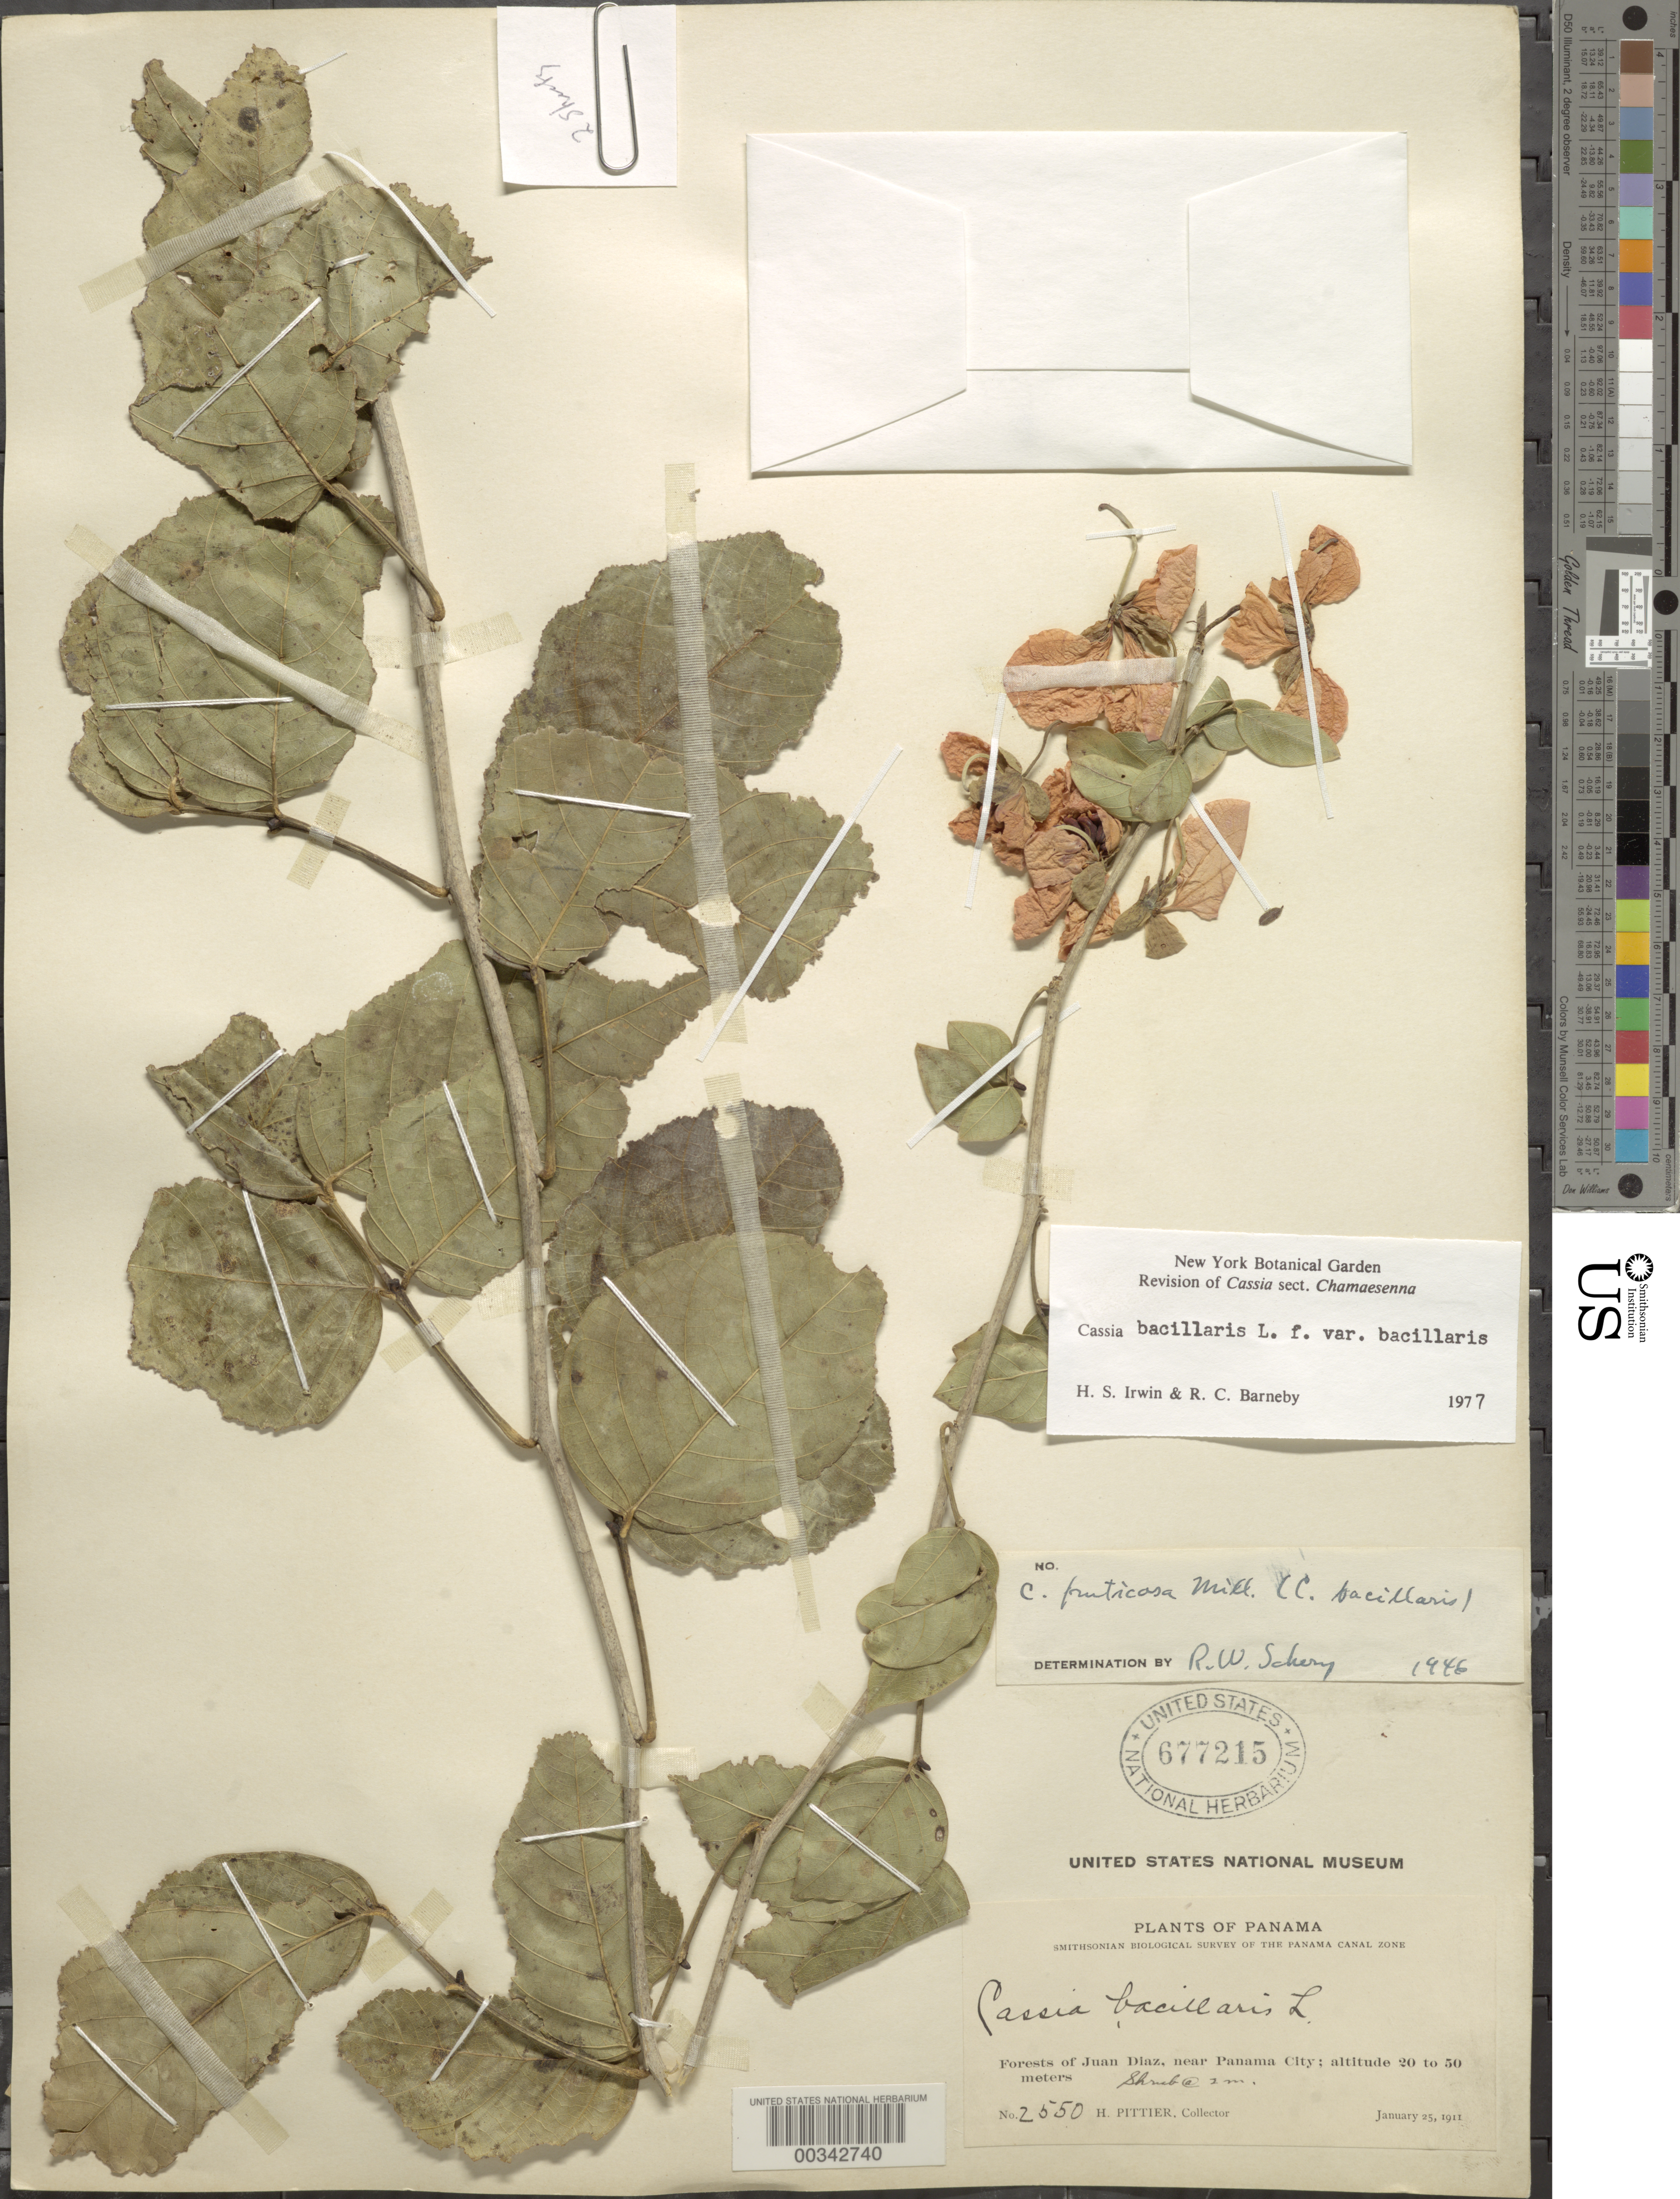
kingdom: Plantae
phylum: Tracheophyta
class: Magnoliopsida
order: Fabales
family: Fabaceae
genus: Senna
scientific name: Senna bacillaris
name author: (L. f.) H.S. Irwin & Barneby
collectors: H. F. Pittier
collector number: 2550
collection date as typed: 25 Jan 1911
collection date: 1911-01-25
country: Panama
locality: Forests of Juan Diaz, near Panama City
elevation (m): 20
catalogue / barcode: US 677215